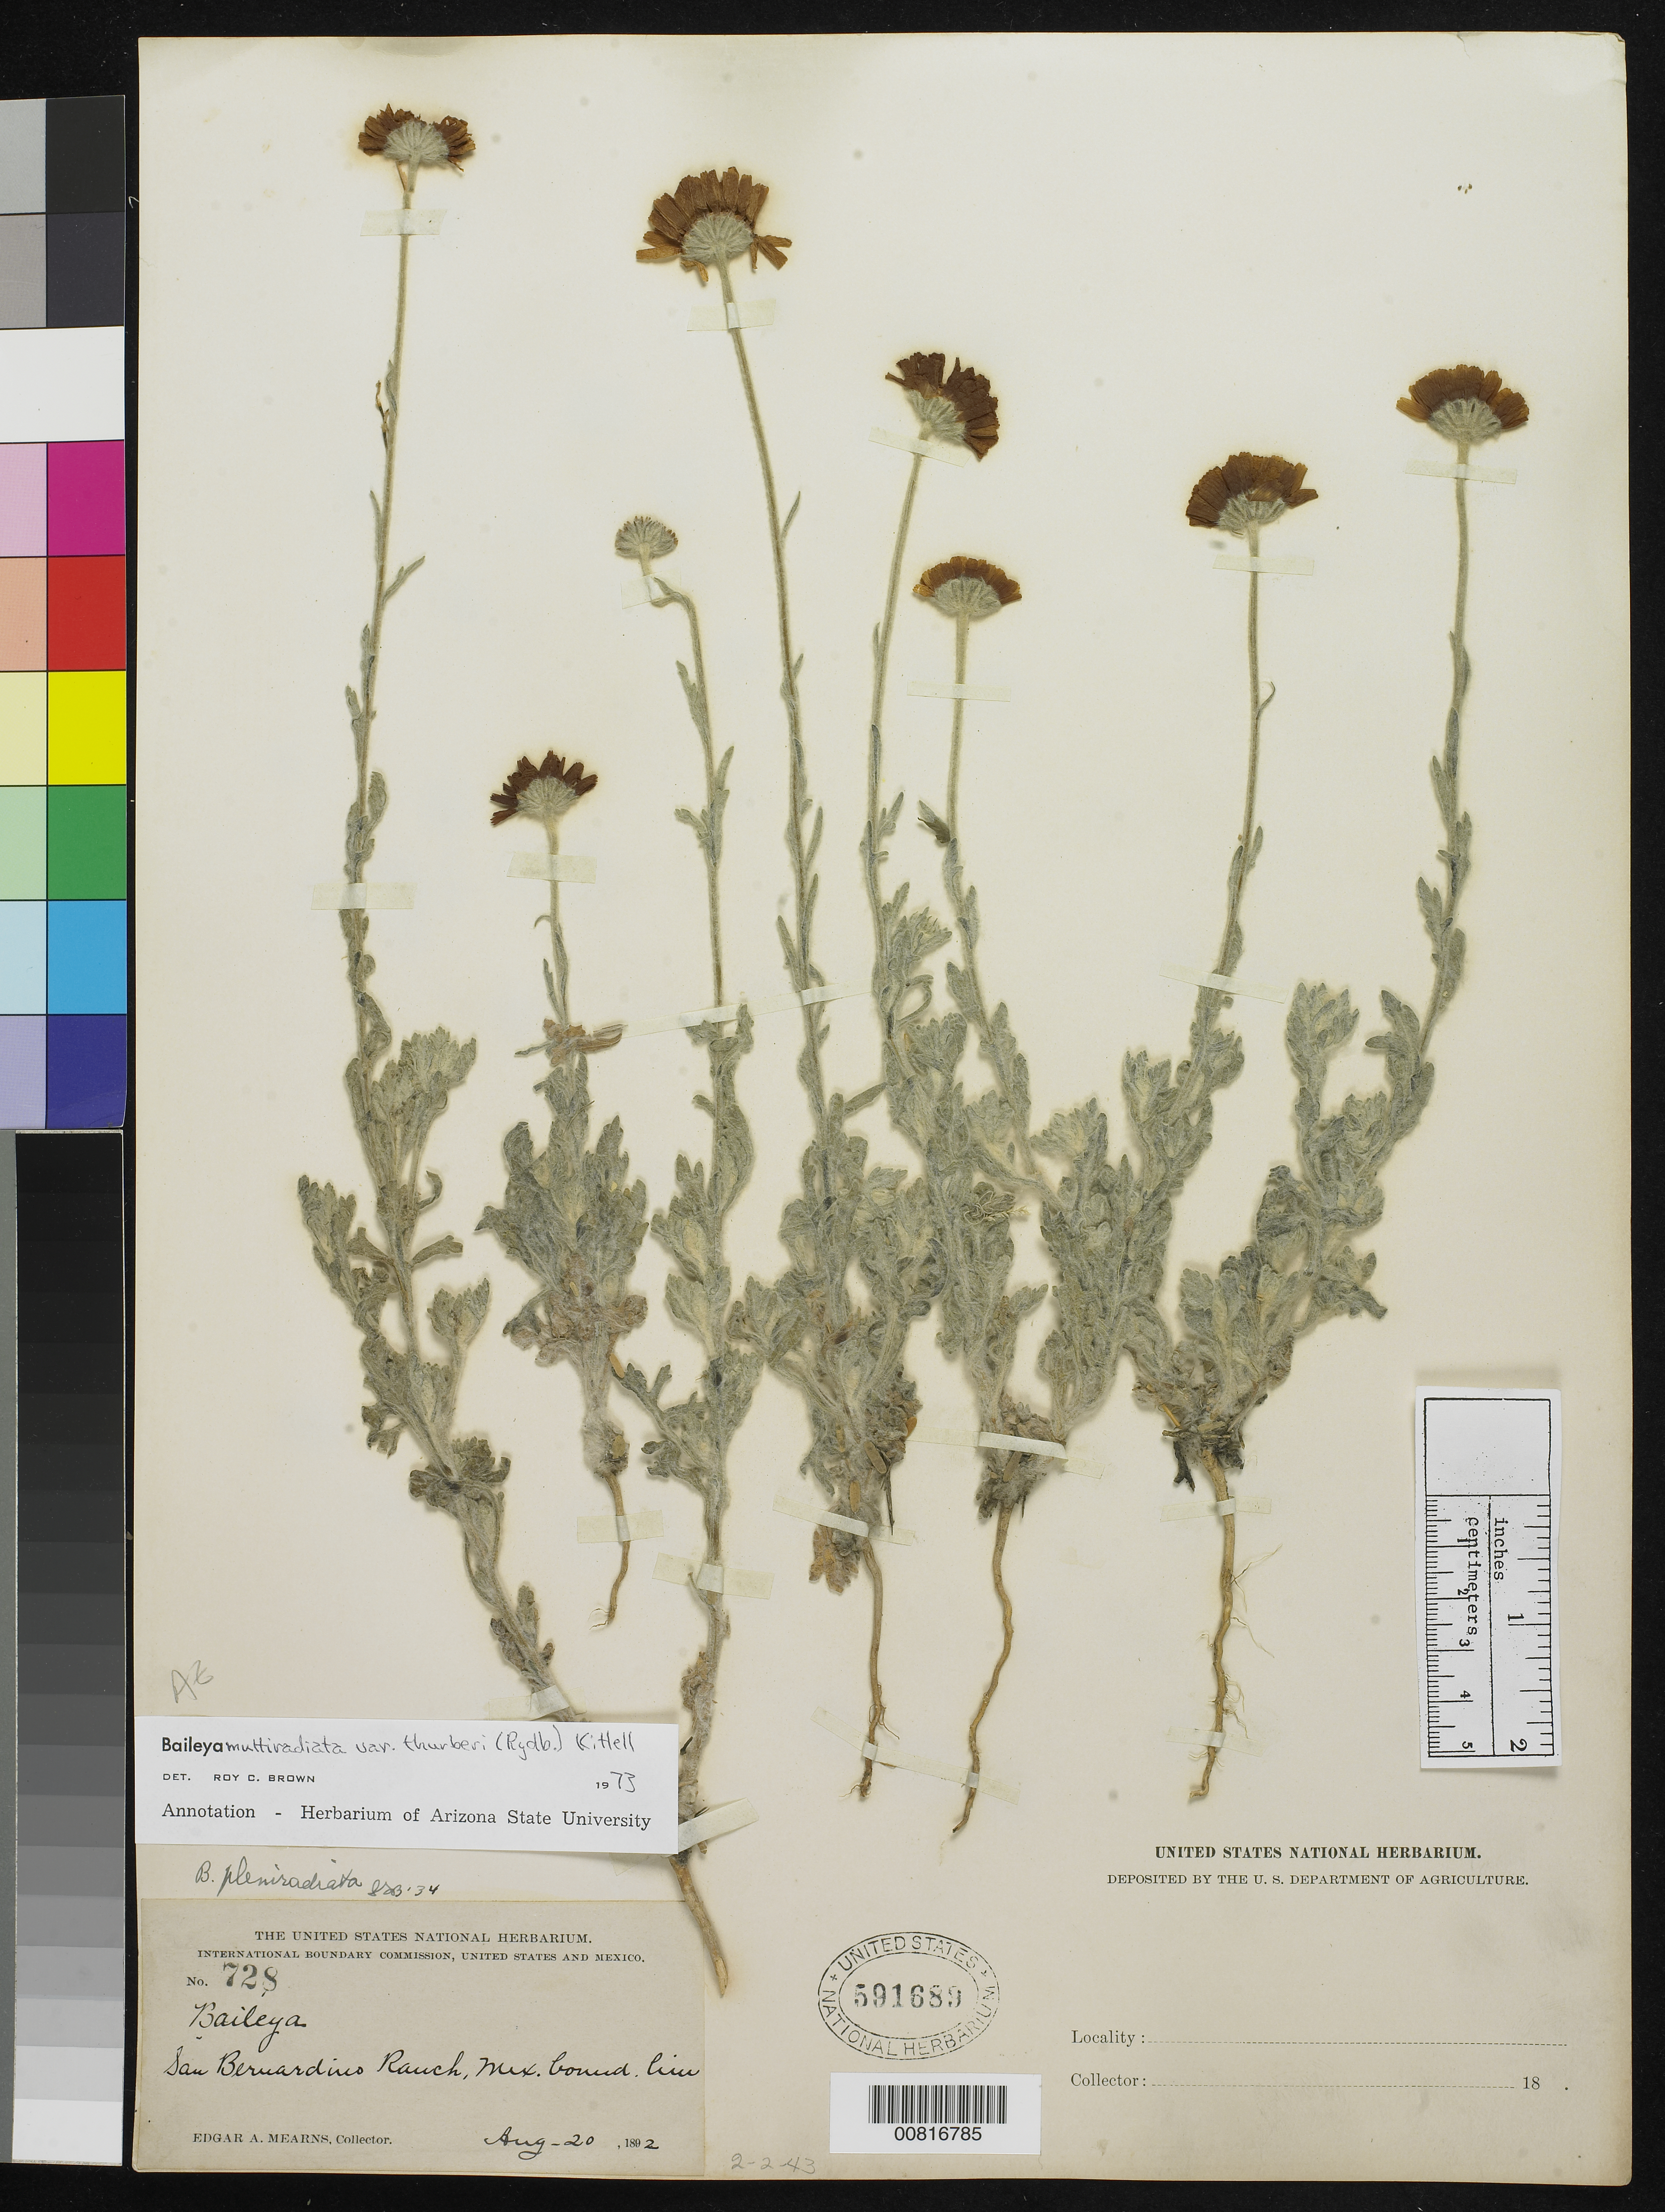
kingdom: Plantae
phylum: Tracheophyta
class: Magnoliopsida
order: Asterales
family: Asteraceae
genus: Baileya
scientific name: Baileya multiradiata var. thurberi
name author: (Rydb.) Kittell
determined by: Brown, Roy C.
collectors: E. A. Mearns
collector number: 728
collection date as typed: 20 Aug 1892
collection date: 1892-08-20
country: United States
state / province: Arizona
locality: San Bernardino Ranch, Mexican Boundary Line.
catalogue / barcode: US 591689